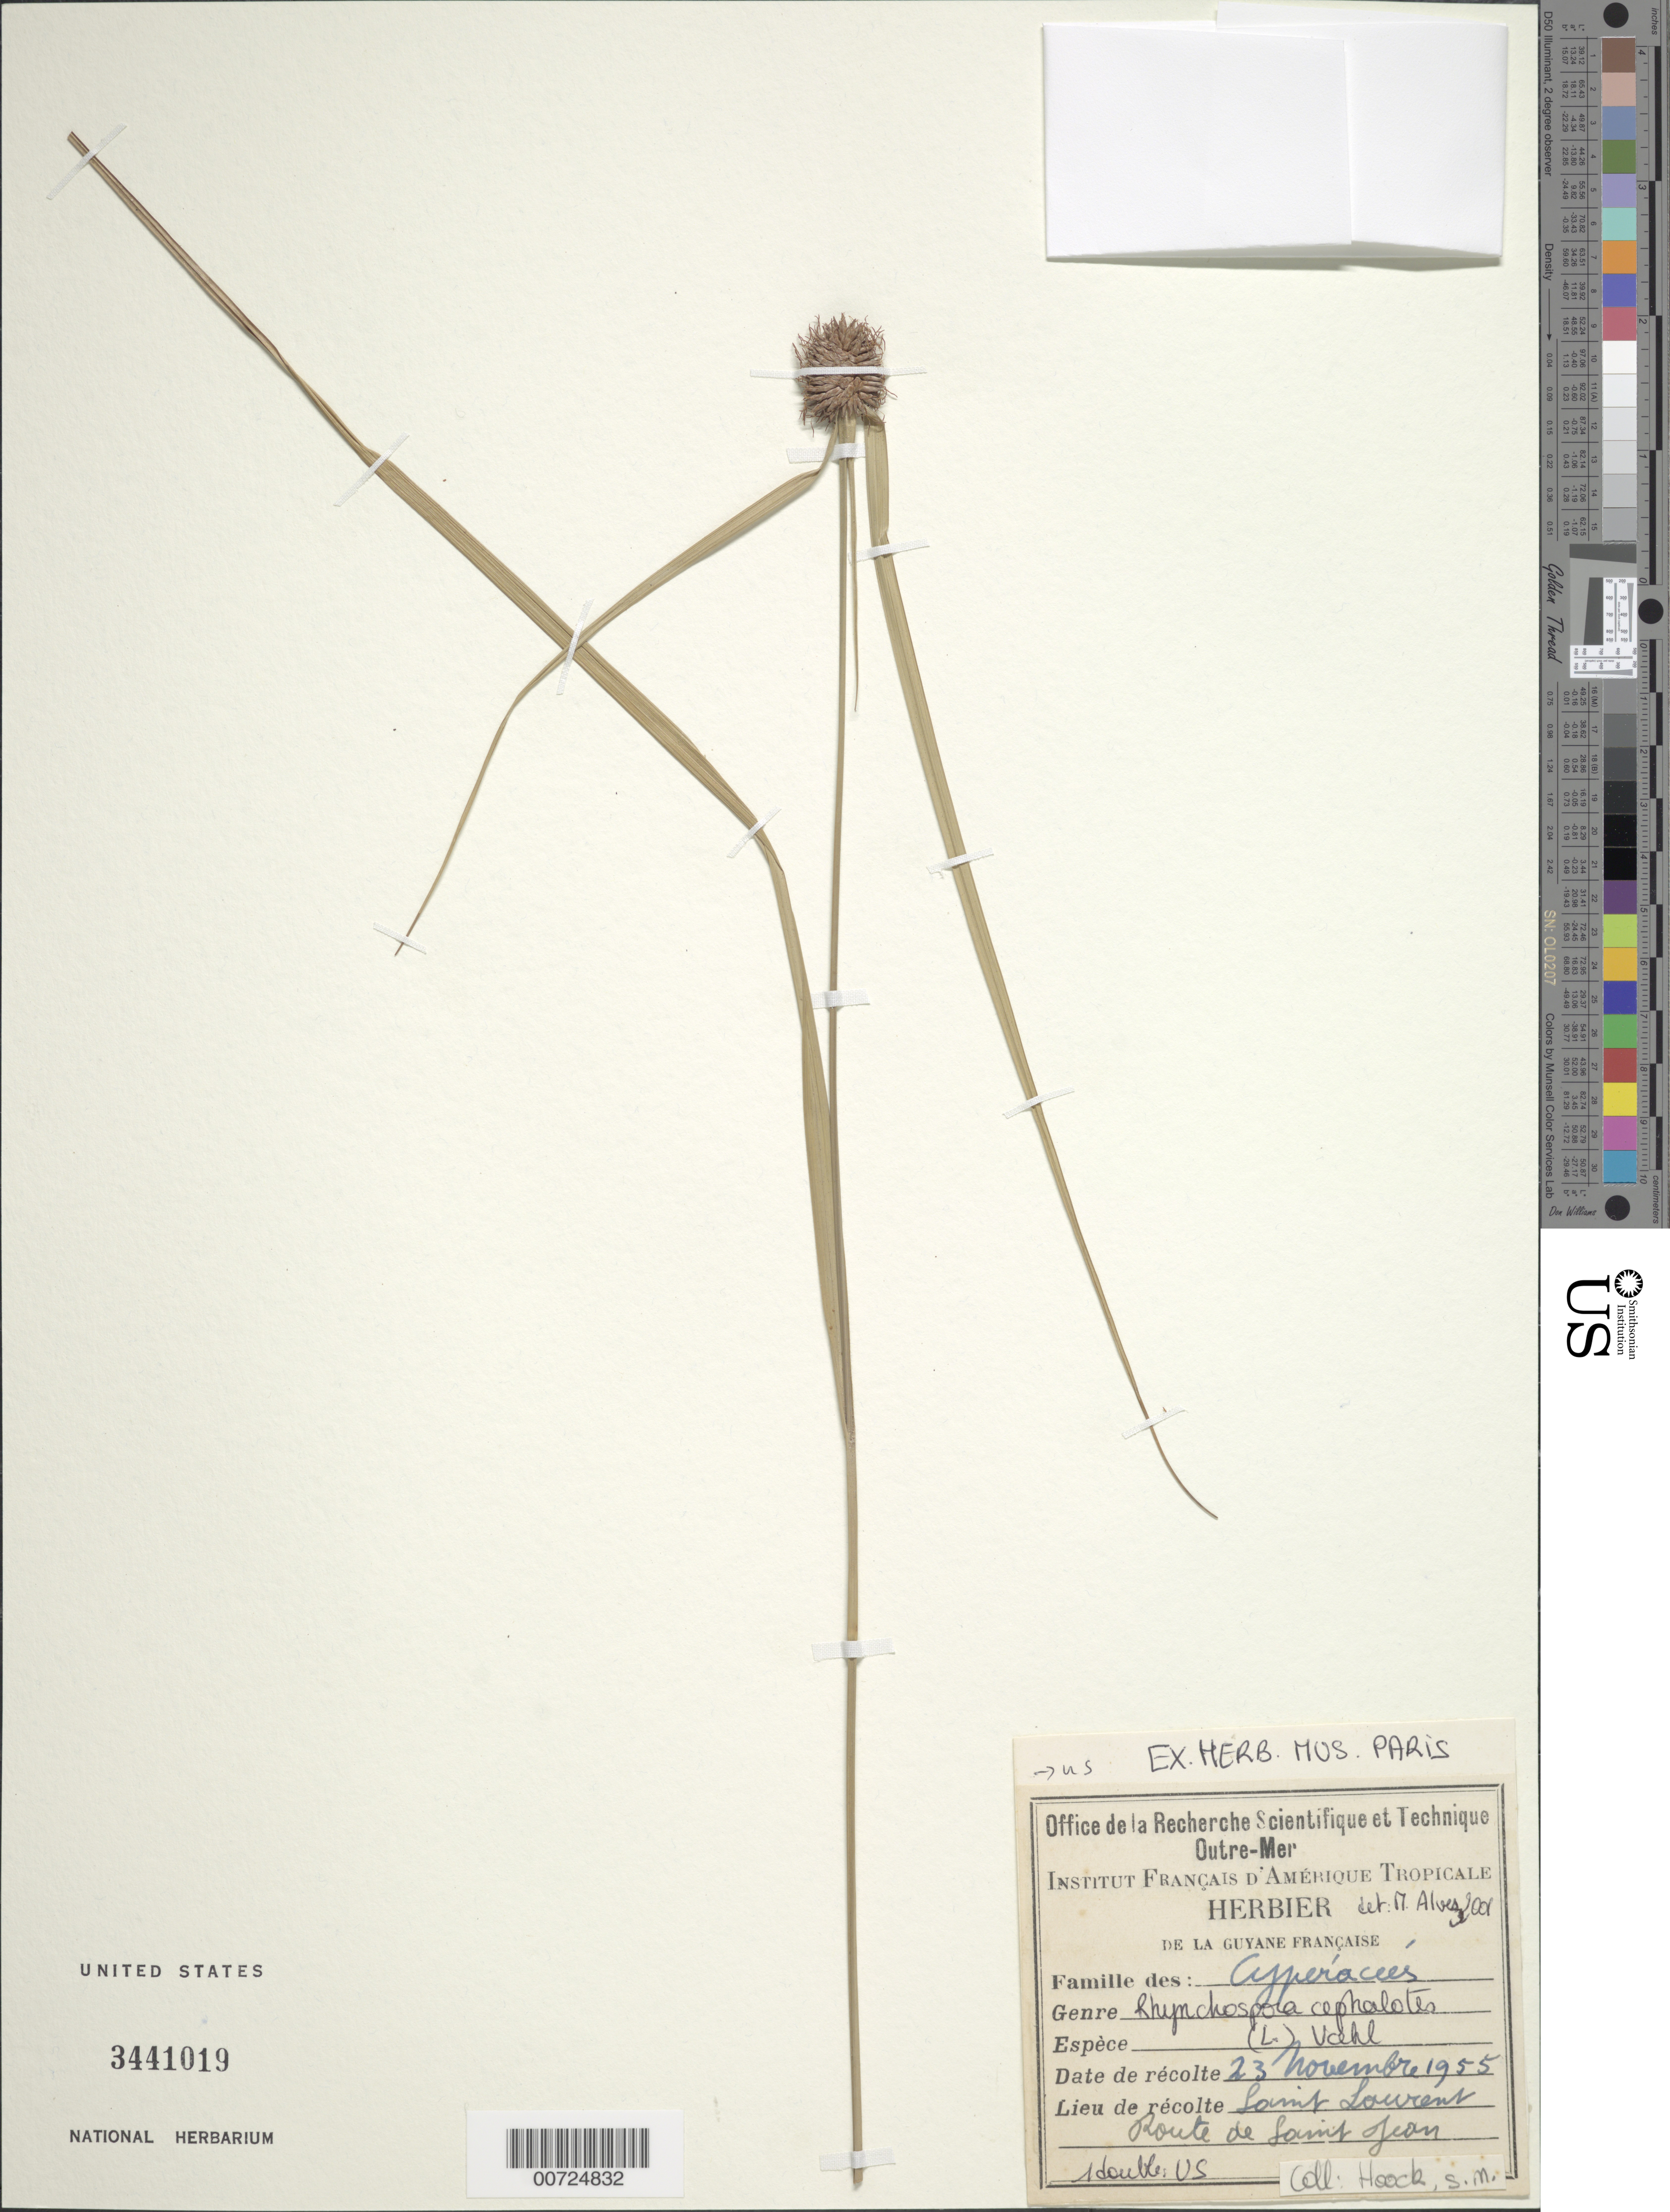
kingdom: Plantae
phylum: Tracheophyta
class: Liliopsida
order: Poales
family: Cyperaceae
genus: Rhynchospora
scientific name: Rhynchospora cephalotes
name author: (L.) Vahl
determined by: Alves, M. V. da S.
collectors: J. Hoock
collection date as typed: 23-Nov-55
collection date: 1955-11-23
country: French Guiana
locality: St. Laurent, Route de St. Jean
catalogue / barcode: US 3441019